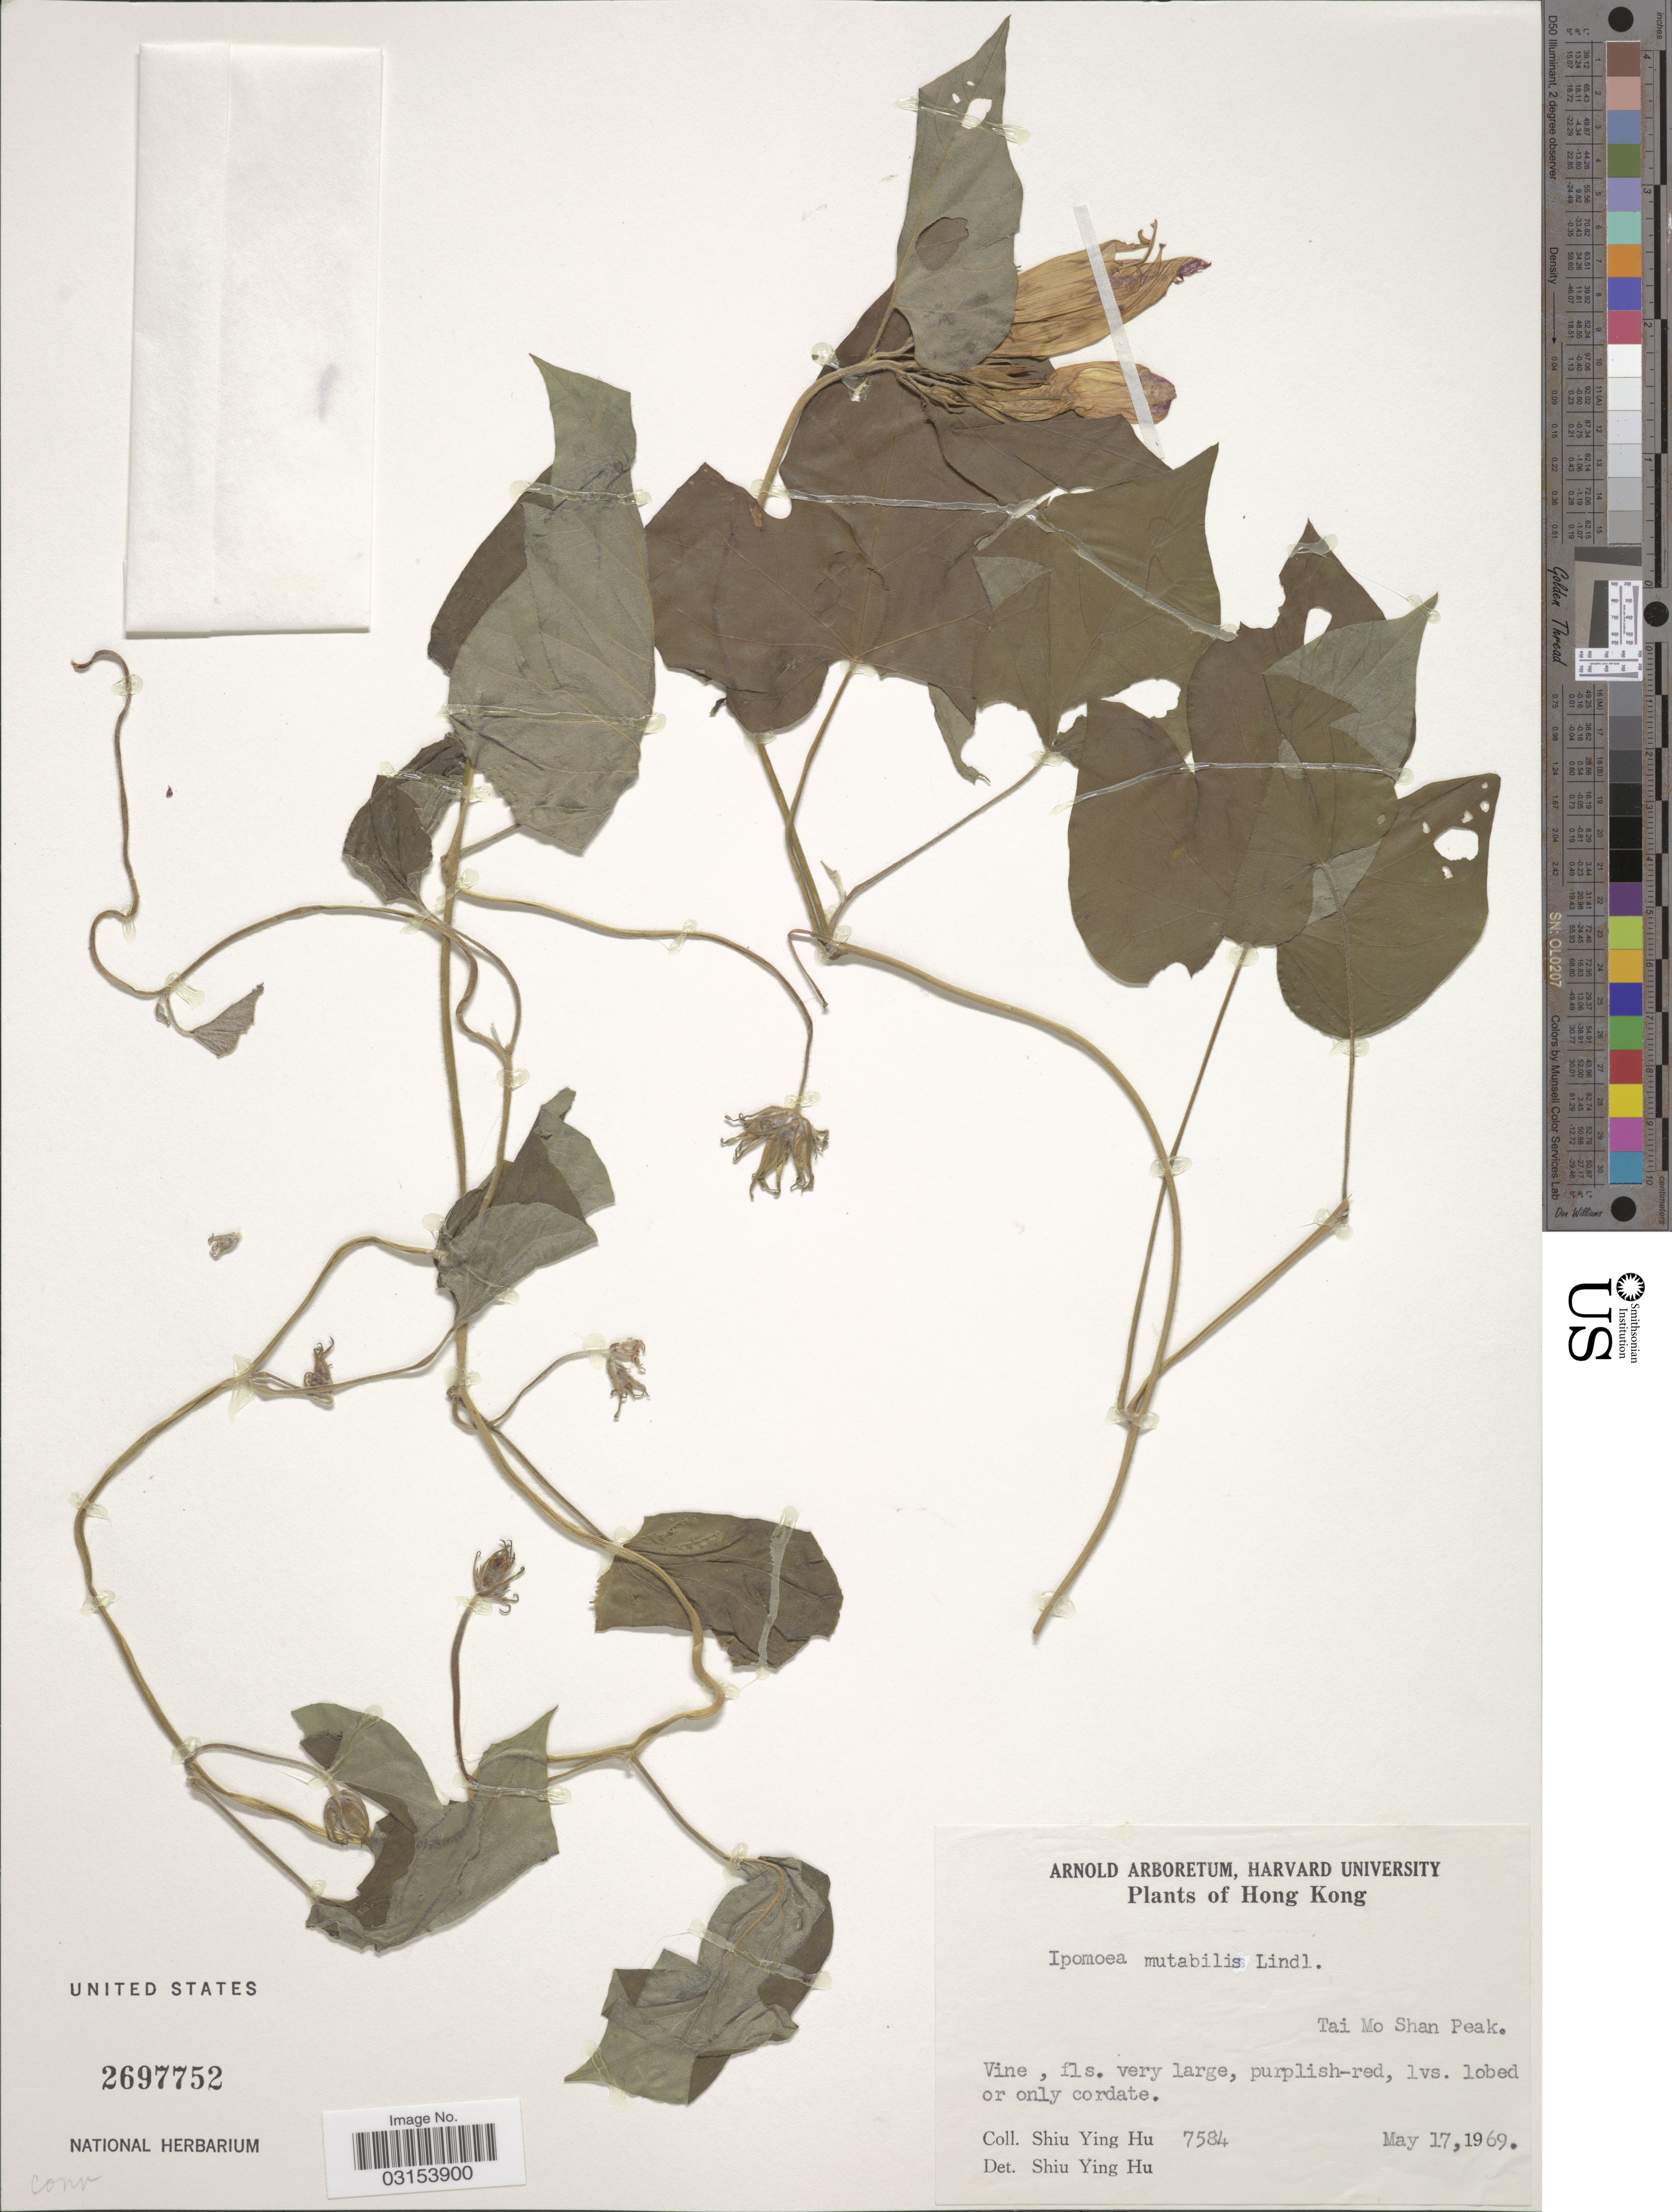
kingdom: Plantae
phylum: Tracheophyta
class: Magnoliopsida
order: Solanales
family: Convolvulaceae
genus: Ipomoea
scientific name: Ipomoea mutabilis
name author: Ker Gawl.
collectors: S. Y. Hu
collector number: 7584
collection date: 1969-05-17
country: China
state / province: Hong Kong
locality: Tai Mo Shan Peak.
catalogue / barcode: US 2697752